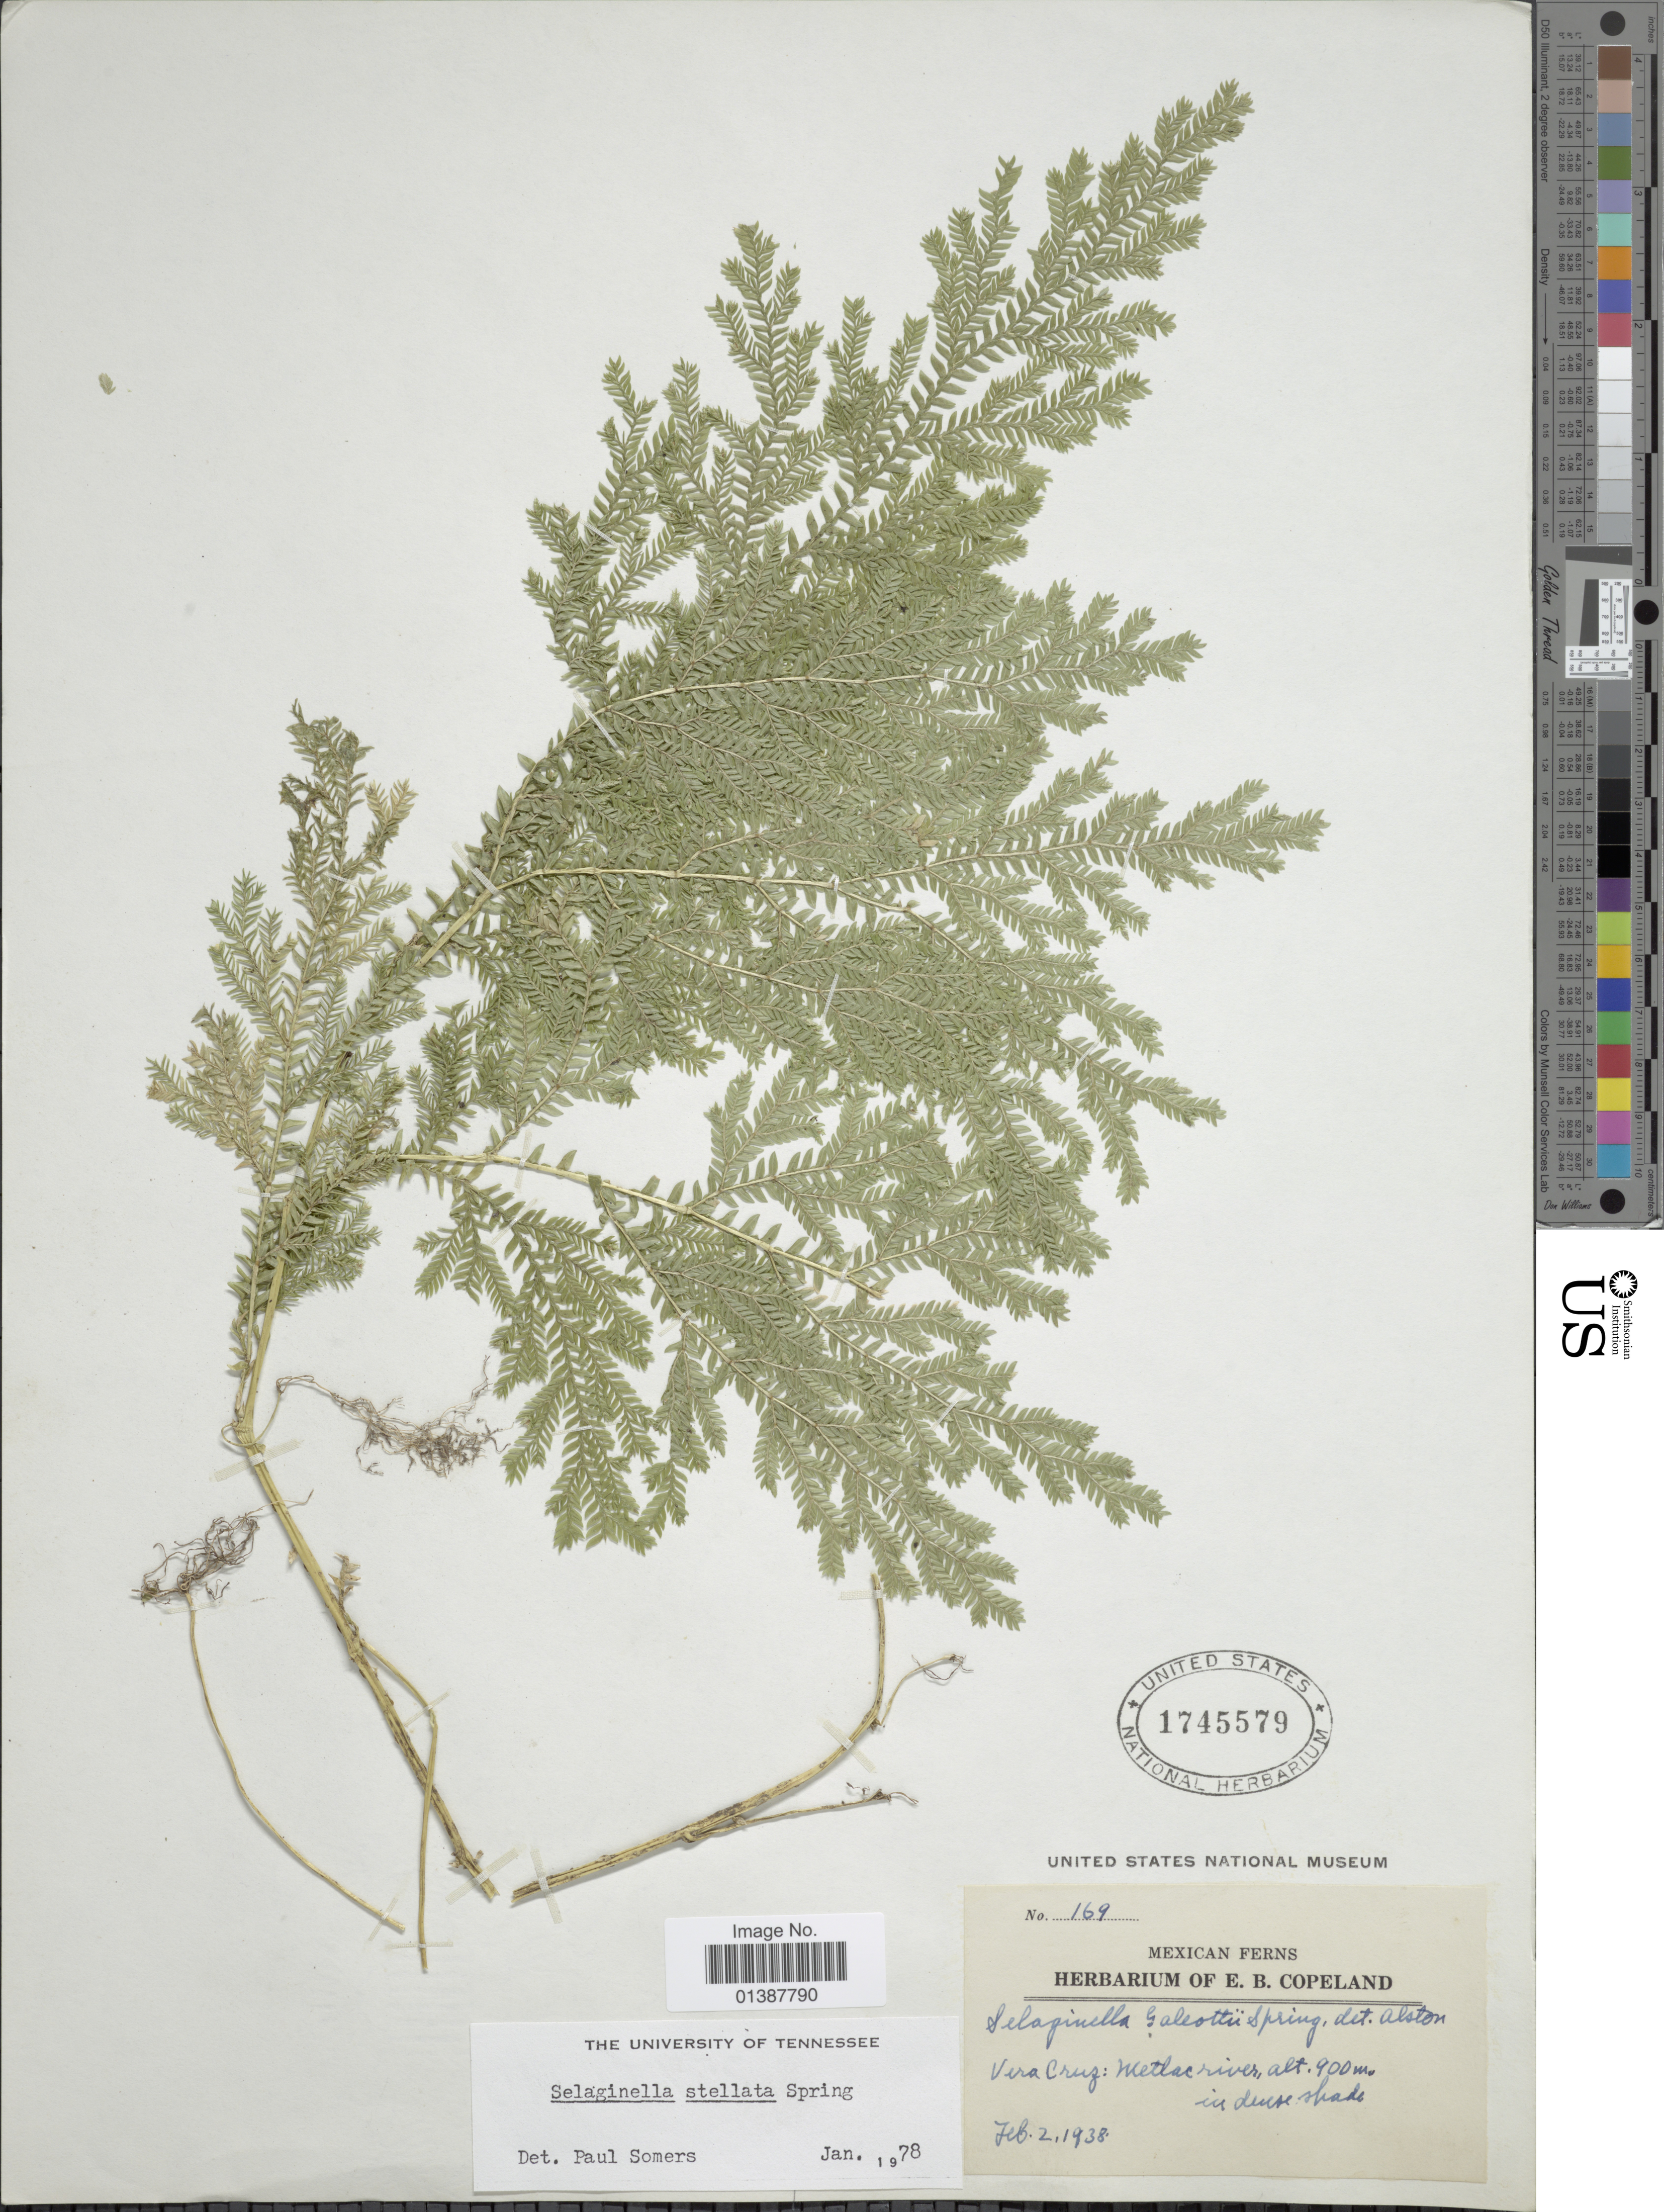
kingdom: Plantae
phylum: Tracheophyta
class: Lycopodiopsida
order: Selaginellales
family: Selaginellaceae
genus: Selaginella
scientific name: Selaginella galeottii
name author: Spring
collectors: E. B. Copeland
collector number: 169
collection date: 1938-02-02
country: Mexico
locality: Vera Cruz: Metlac river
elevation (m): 900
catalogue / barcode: US 1745579